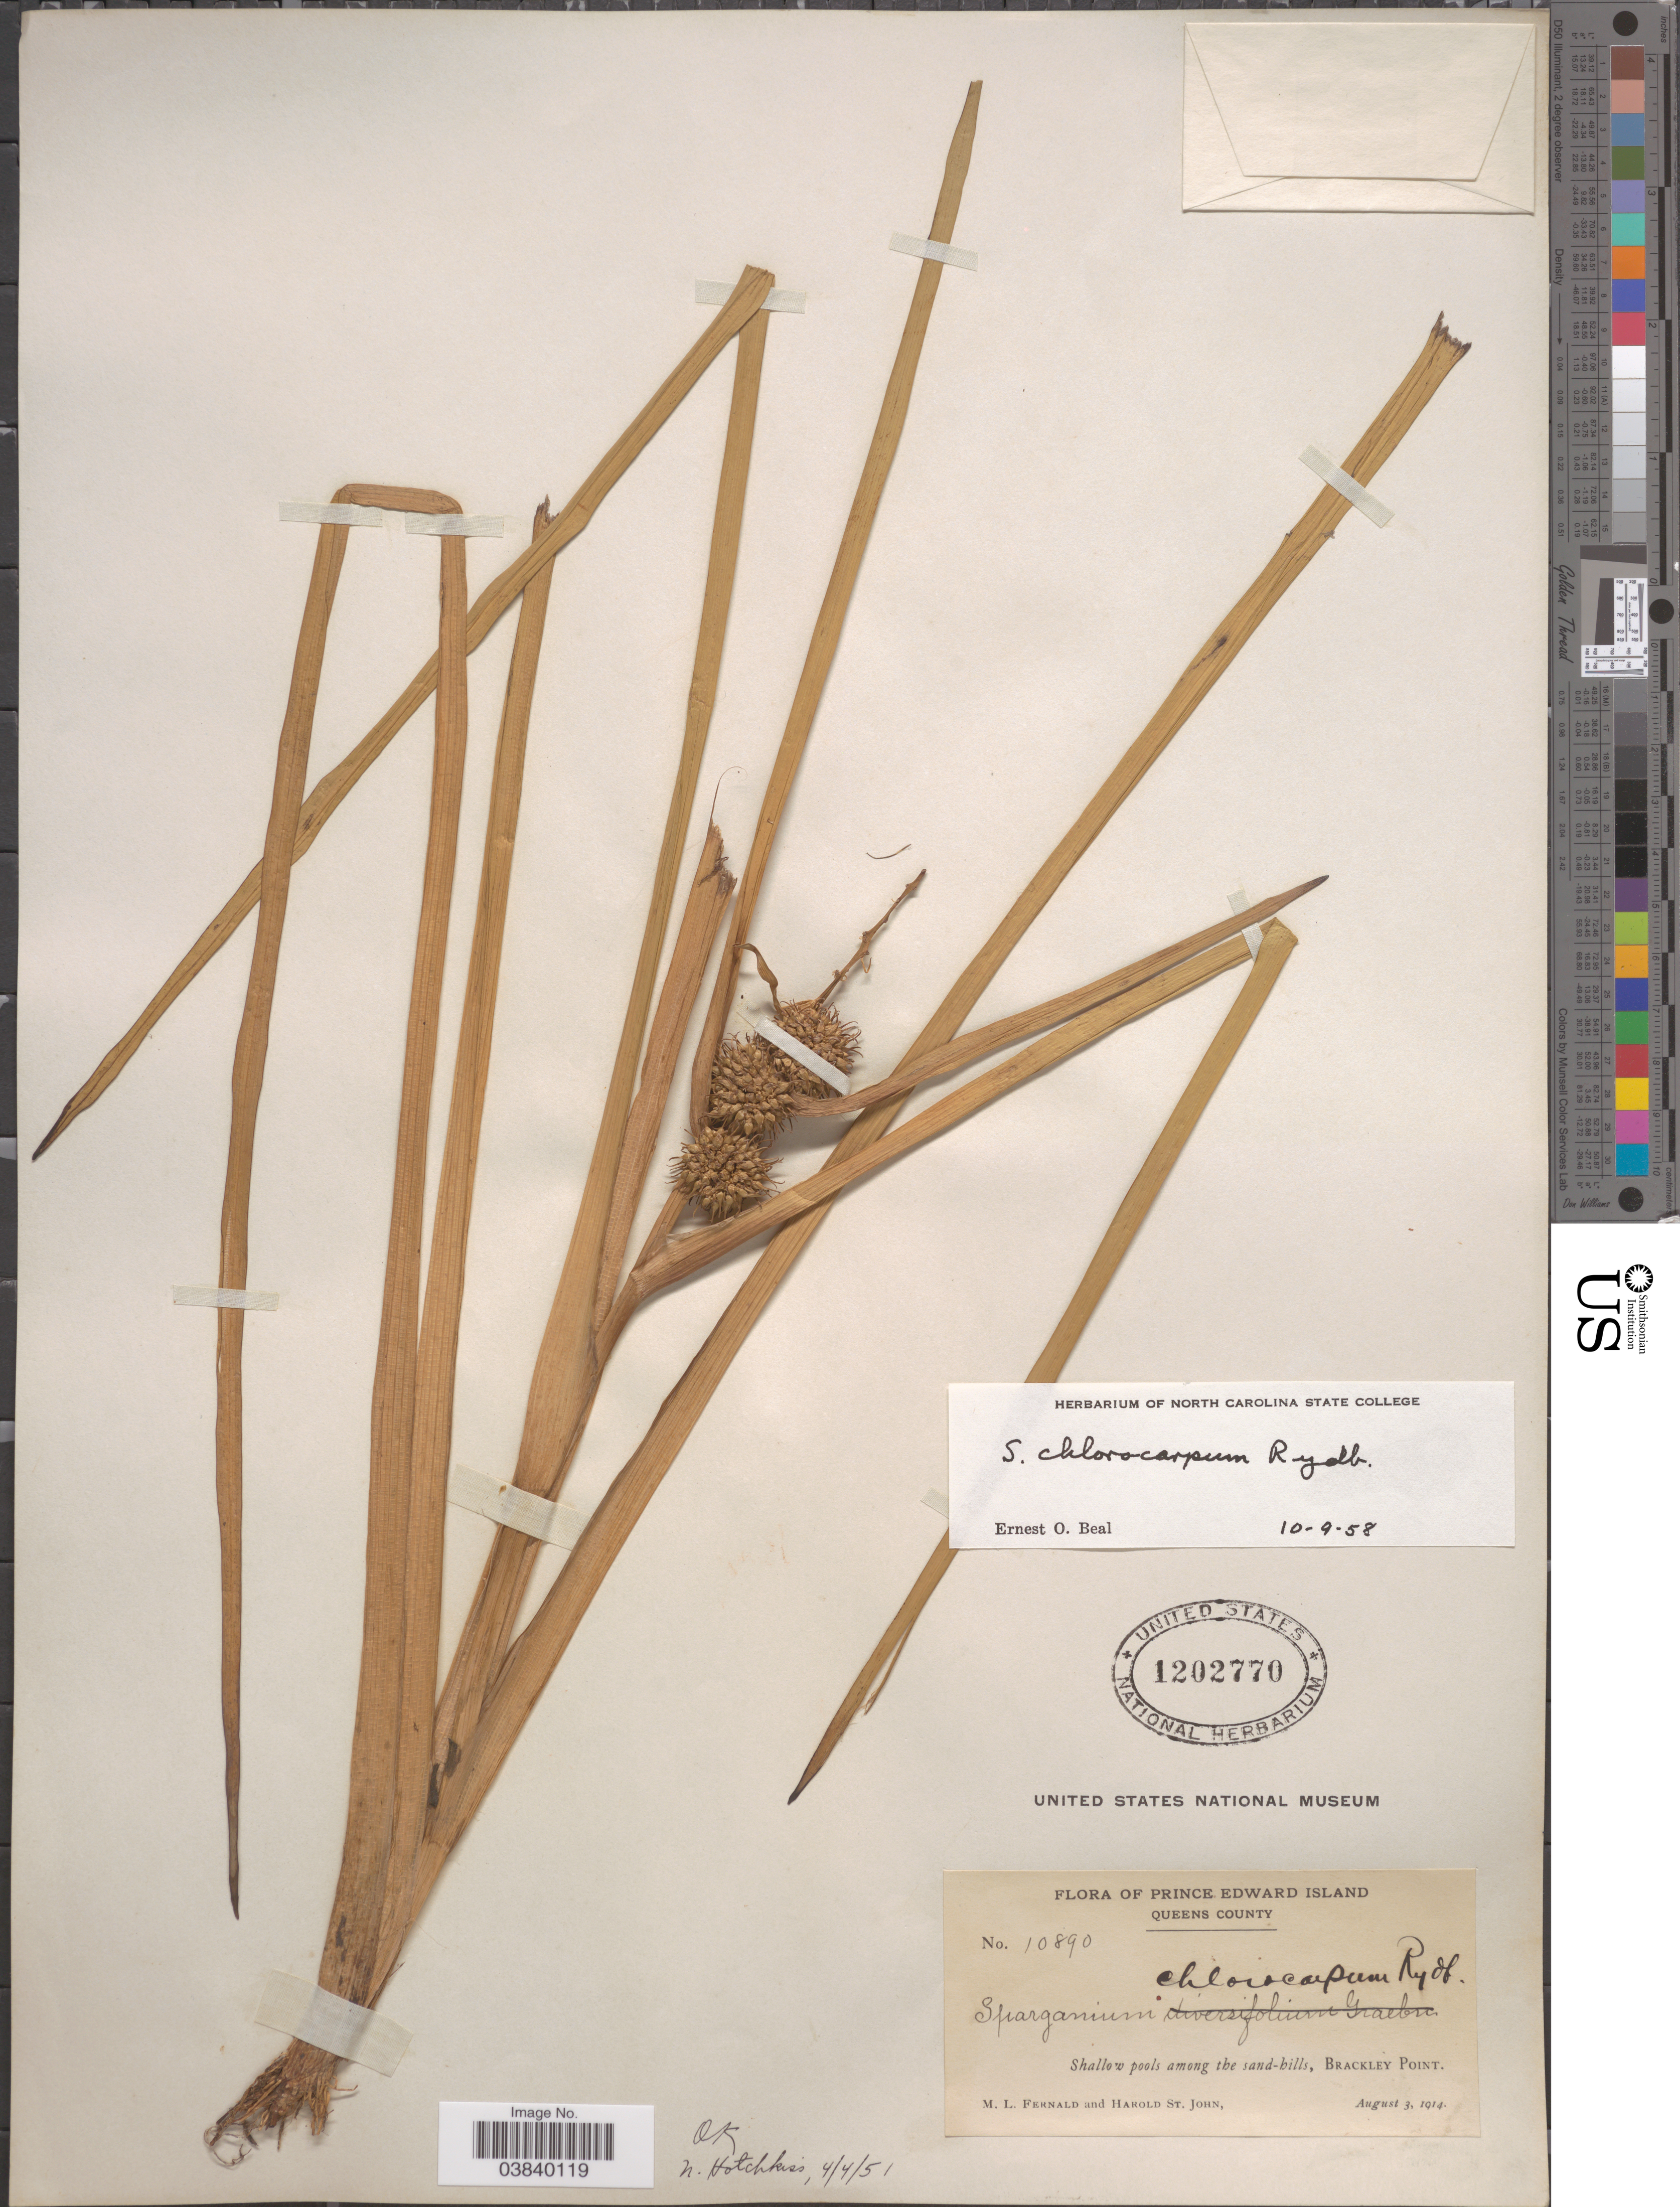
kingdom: Plantae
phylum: Tracheophyta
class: Liliopsida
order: Poales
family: Typhaceae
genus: Sparganium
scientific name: Sparganium chlorocarpum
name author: Rydb.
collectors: M. L. Fernald & H. St. John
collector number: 10890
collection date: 1914-08-03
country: Canada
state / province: Prince Edward Island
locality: Queens County. Shallow pools among the sand-hills, Brackley Point.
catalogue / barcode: US 1202770